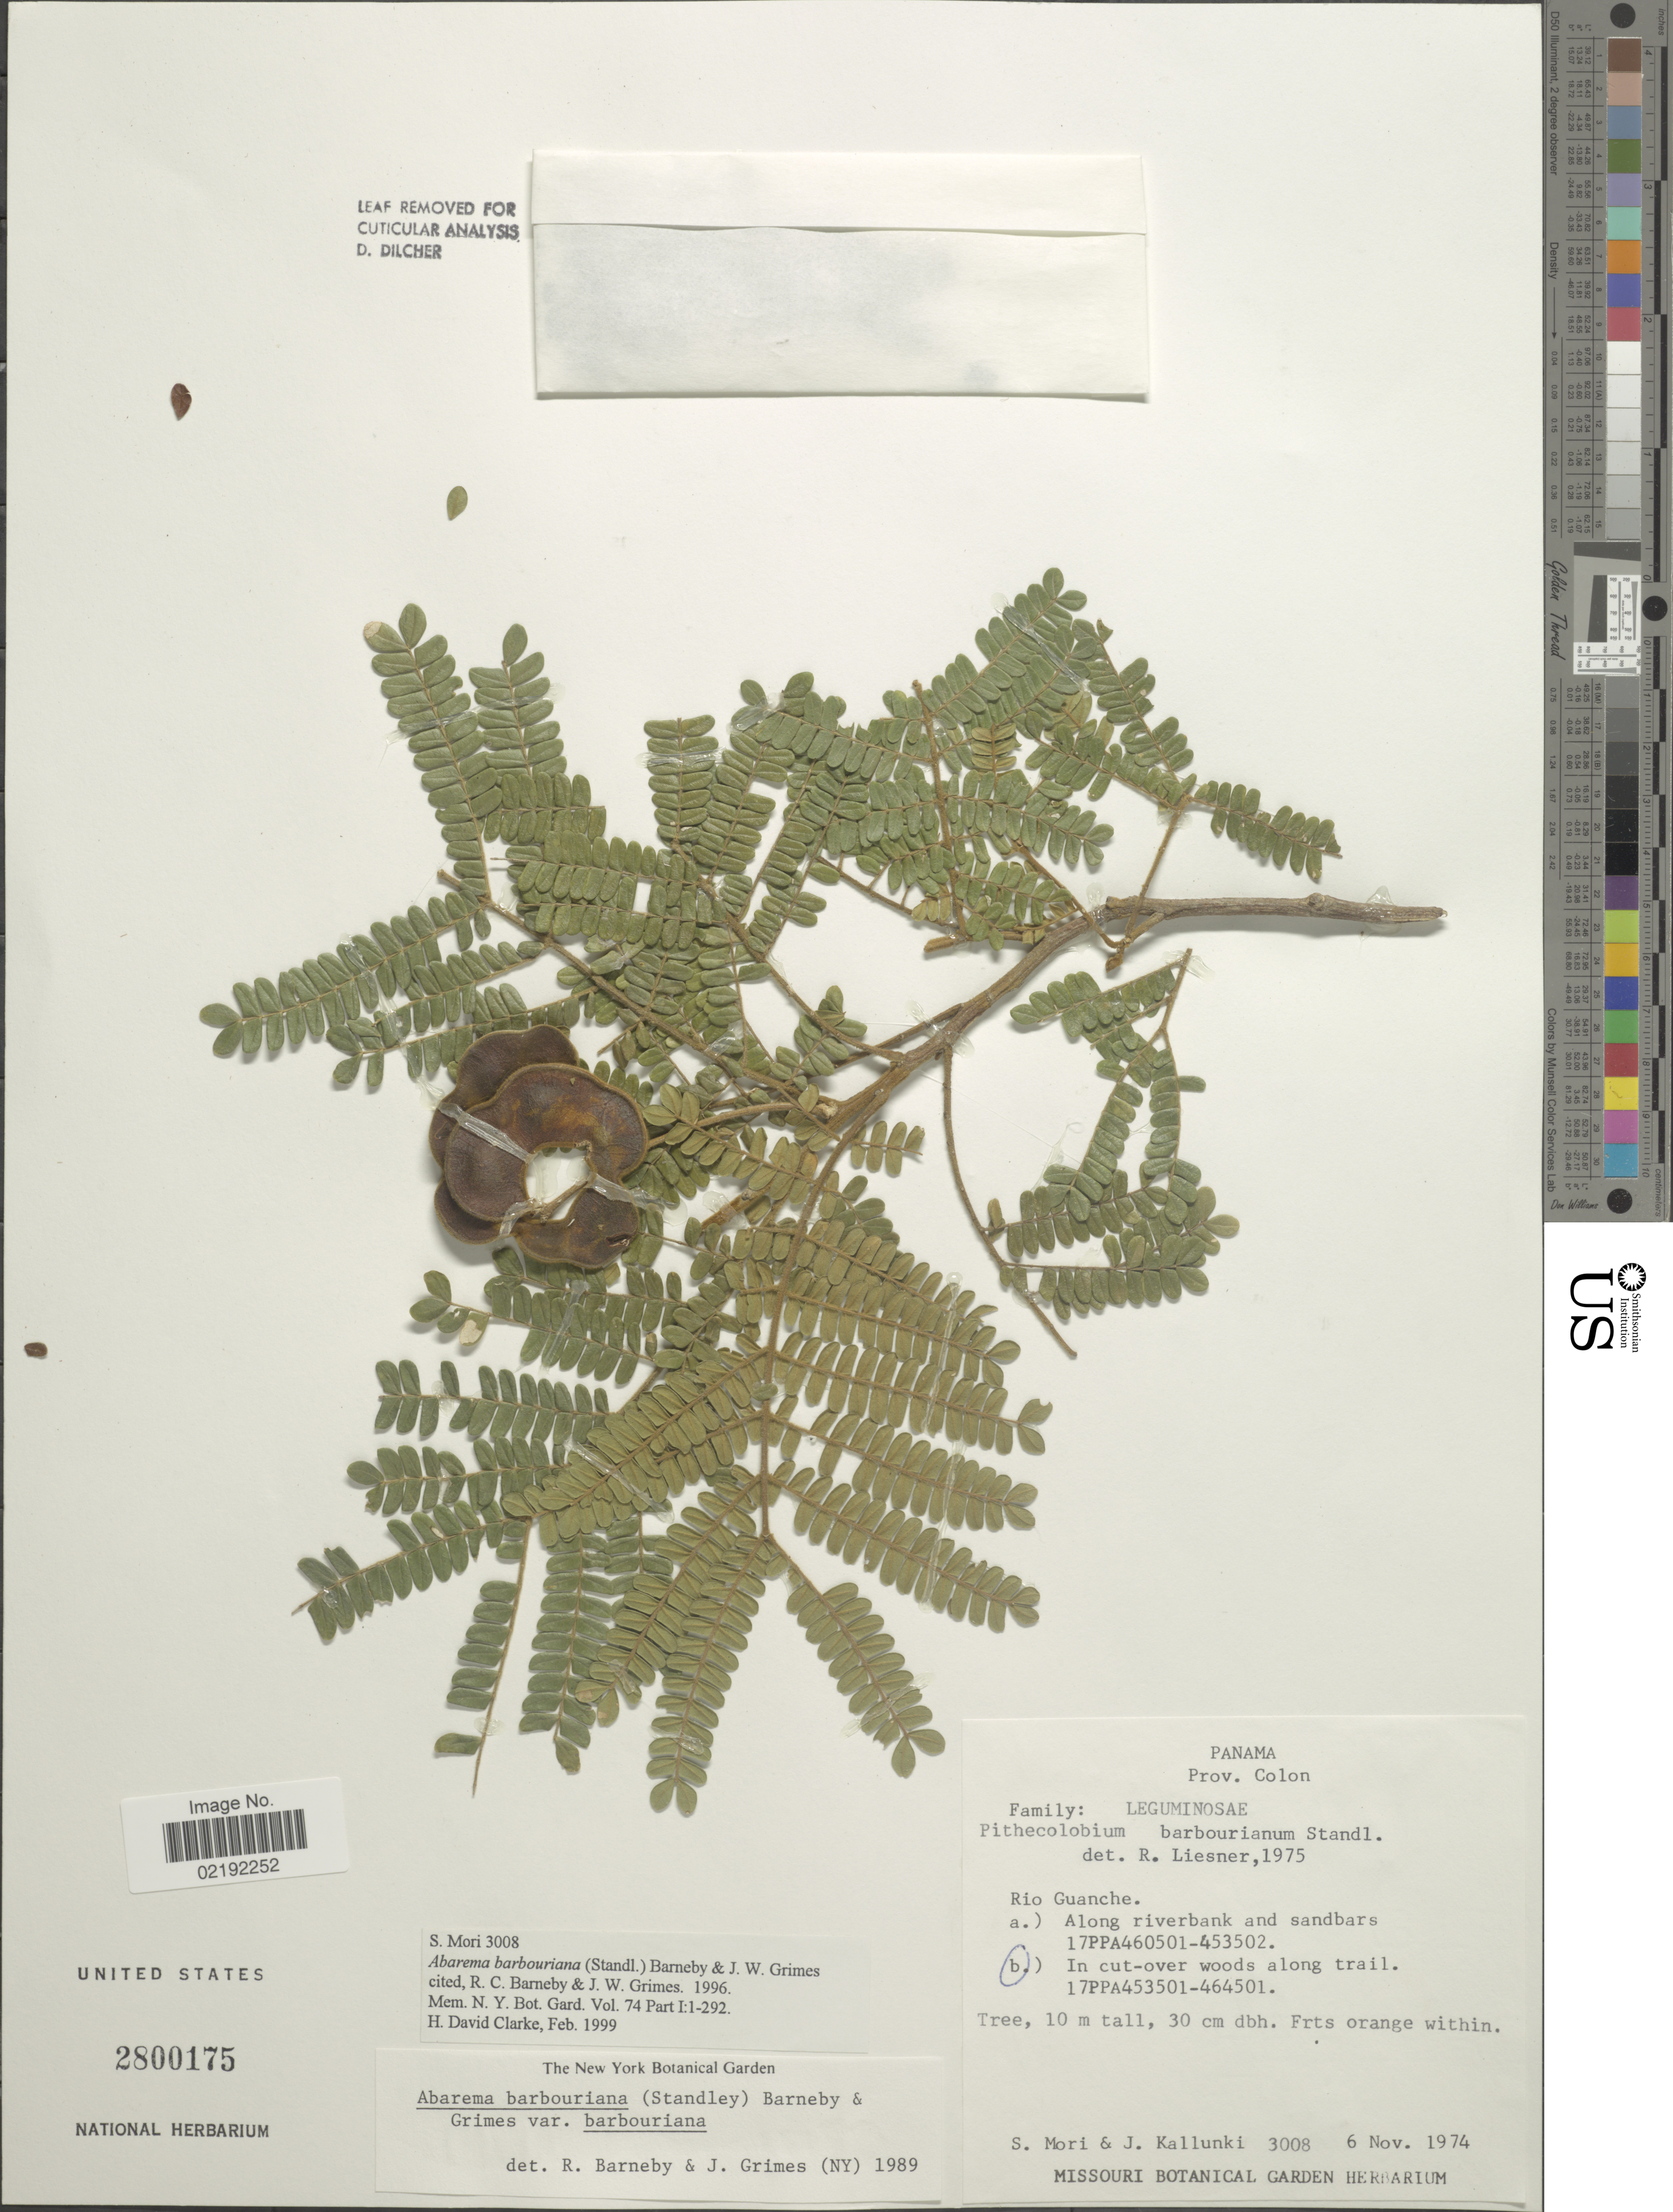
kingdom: Plantae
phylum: Tracheophyta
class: Magnoliopsida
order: Fabales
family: Fabaceae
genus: Abarema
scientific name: Abarema barbouriana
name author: (Standl.) Barneby & J.W. Grimes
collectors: S. Mori & J. Kallunki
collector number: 3008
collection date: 1974-11-06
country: Panama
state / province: Colón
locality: Rio Guanche, in cut-over woods along trail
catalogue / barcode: US 2800175